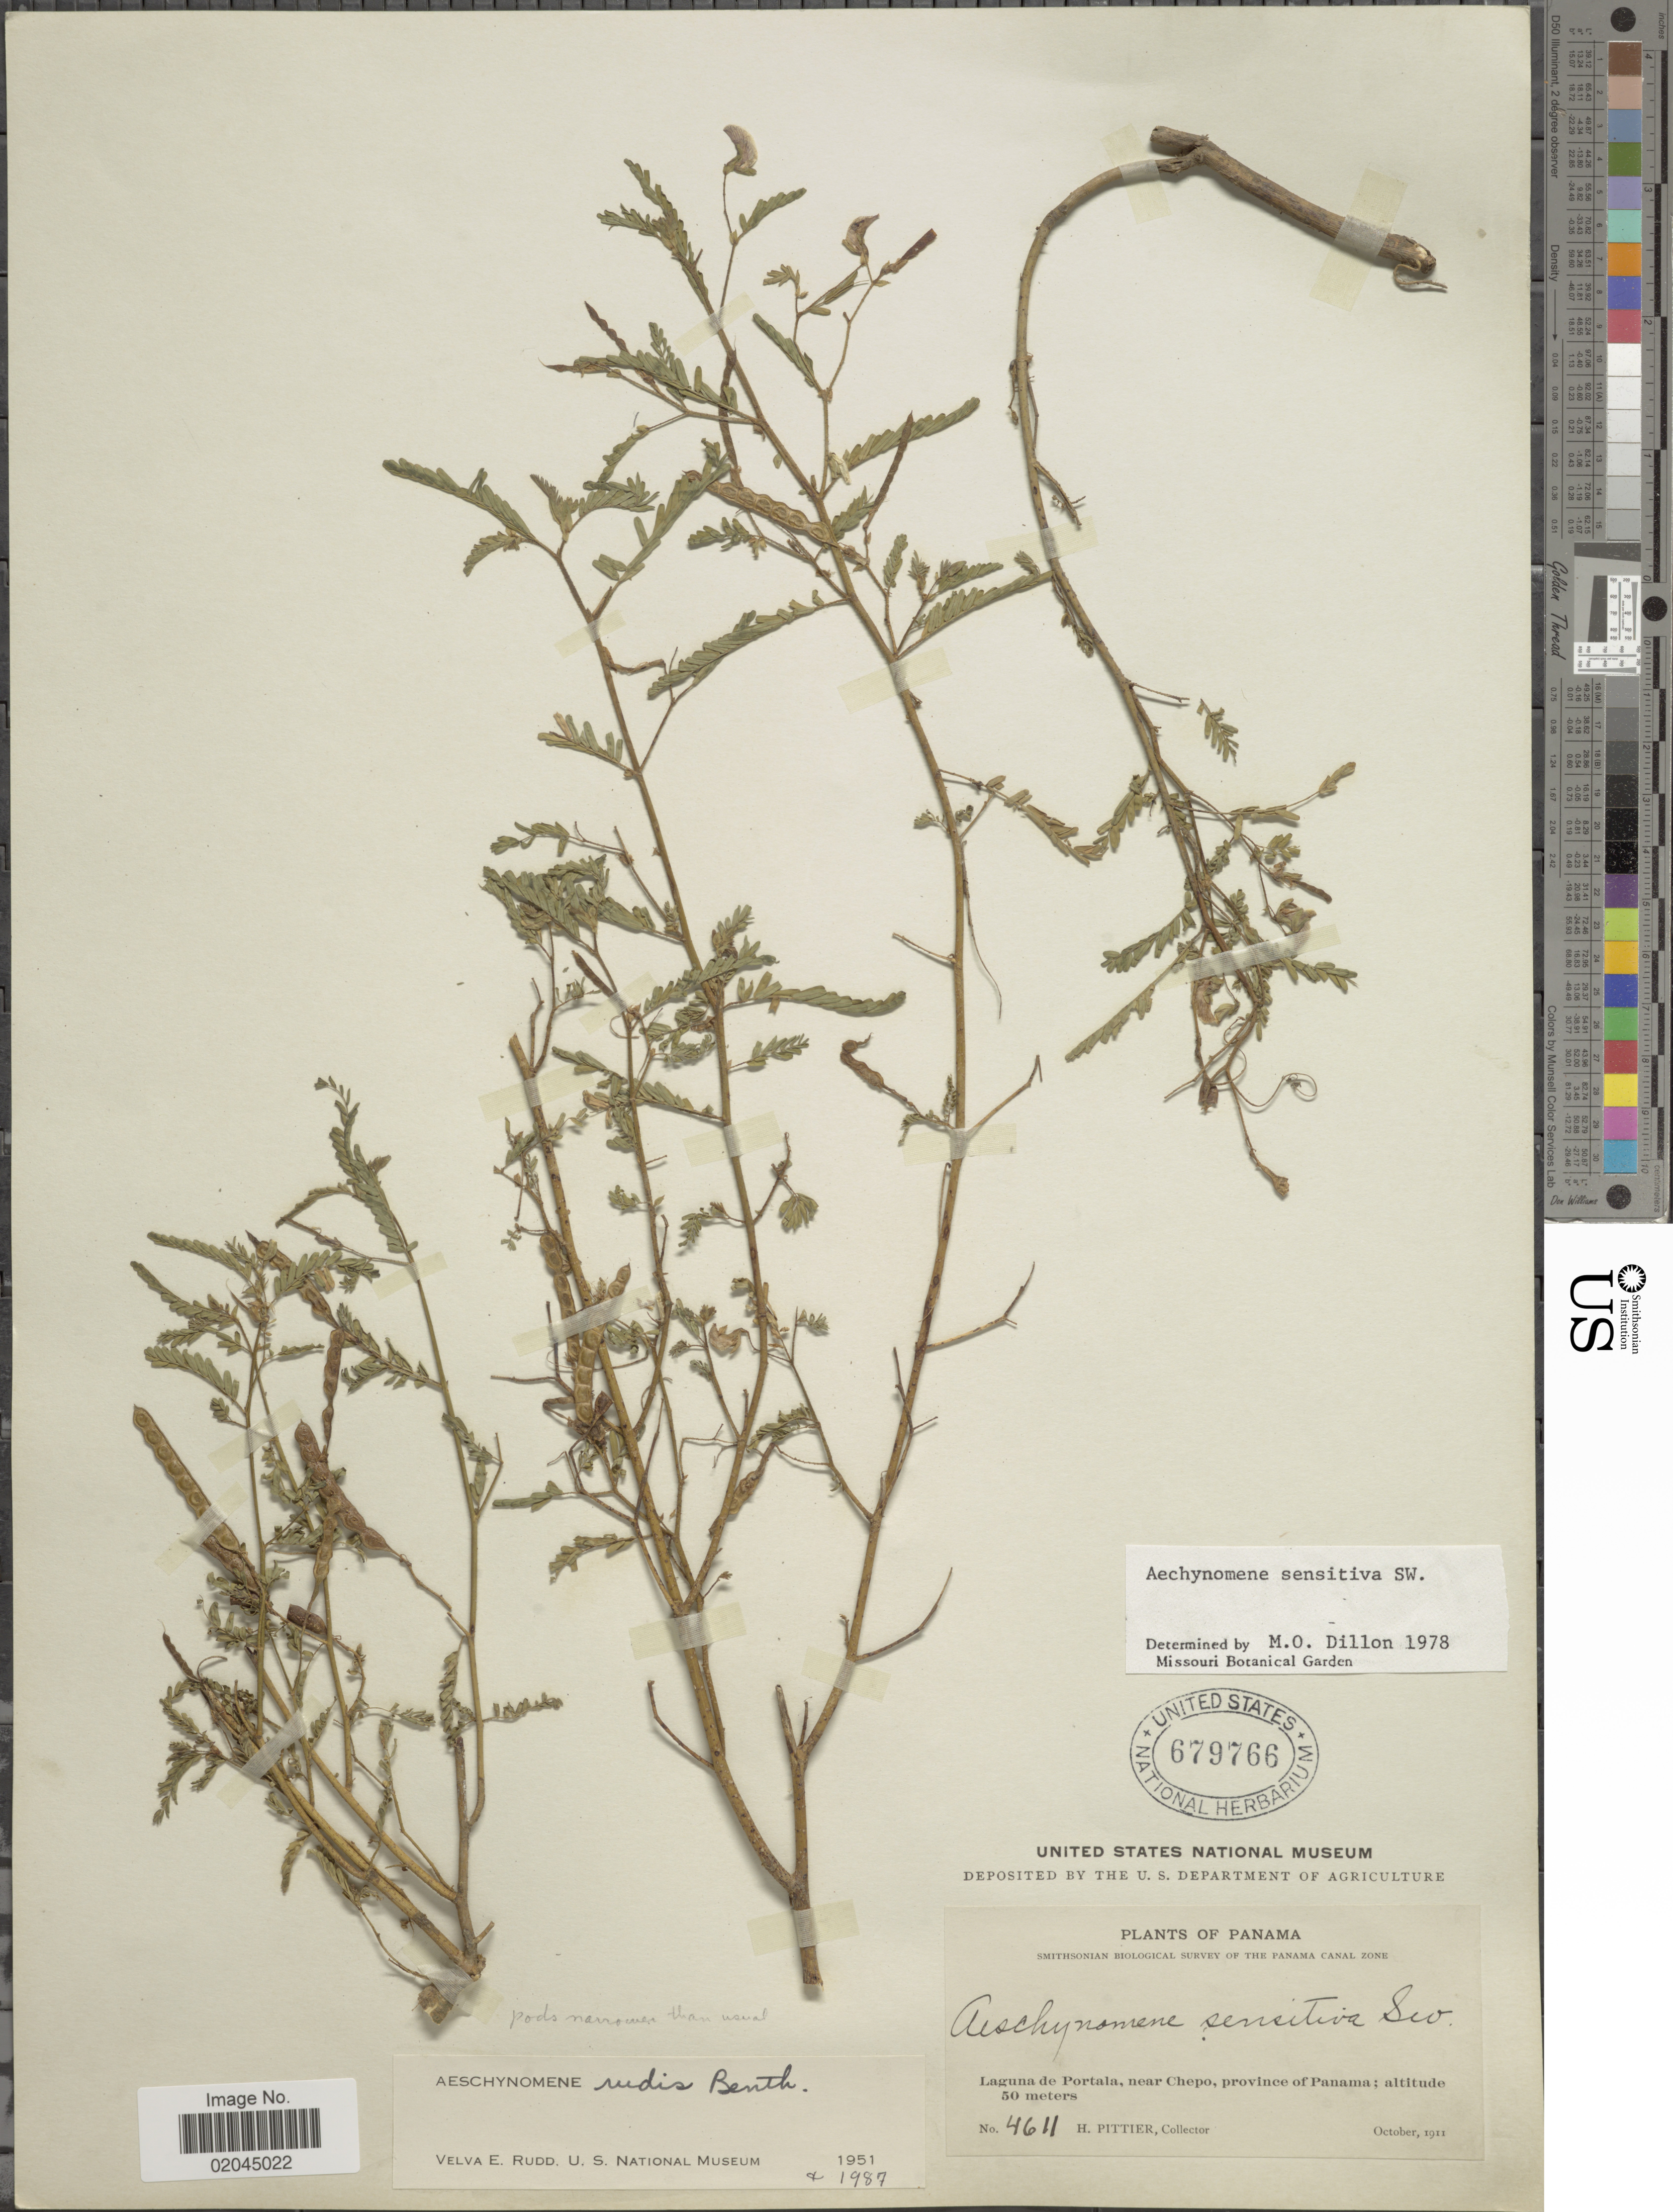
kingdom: Plantae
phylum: Tracheophyta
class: Magnoliopsida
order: Fabales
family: Fabaceae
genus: Aeschynomene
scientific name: Aeschynomene rudis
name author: Benth.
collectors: H. F. Pittier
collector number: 4611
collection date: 1911-10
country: Panama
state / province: Panamá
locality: Laguna de Portala, near Chepo, province of Panama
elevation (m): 50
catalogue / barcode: US 679766